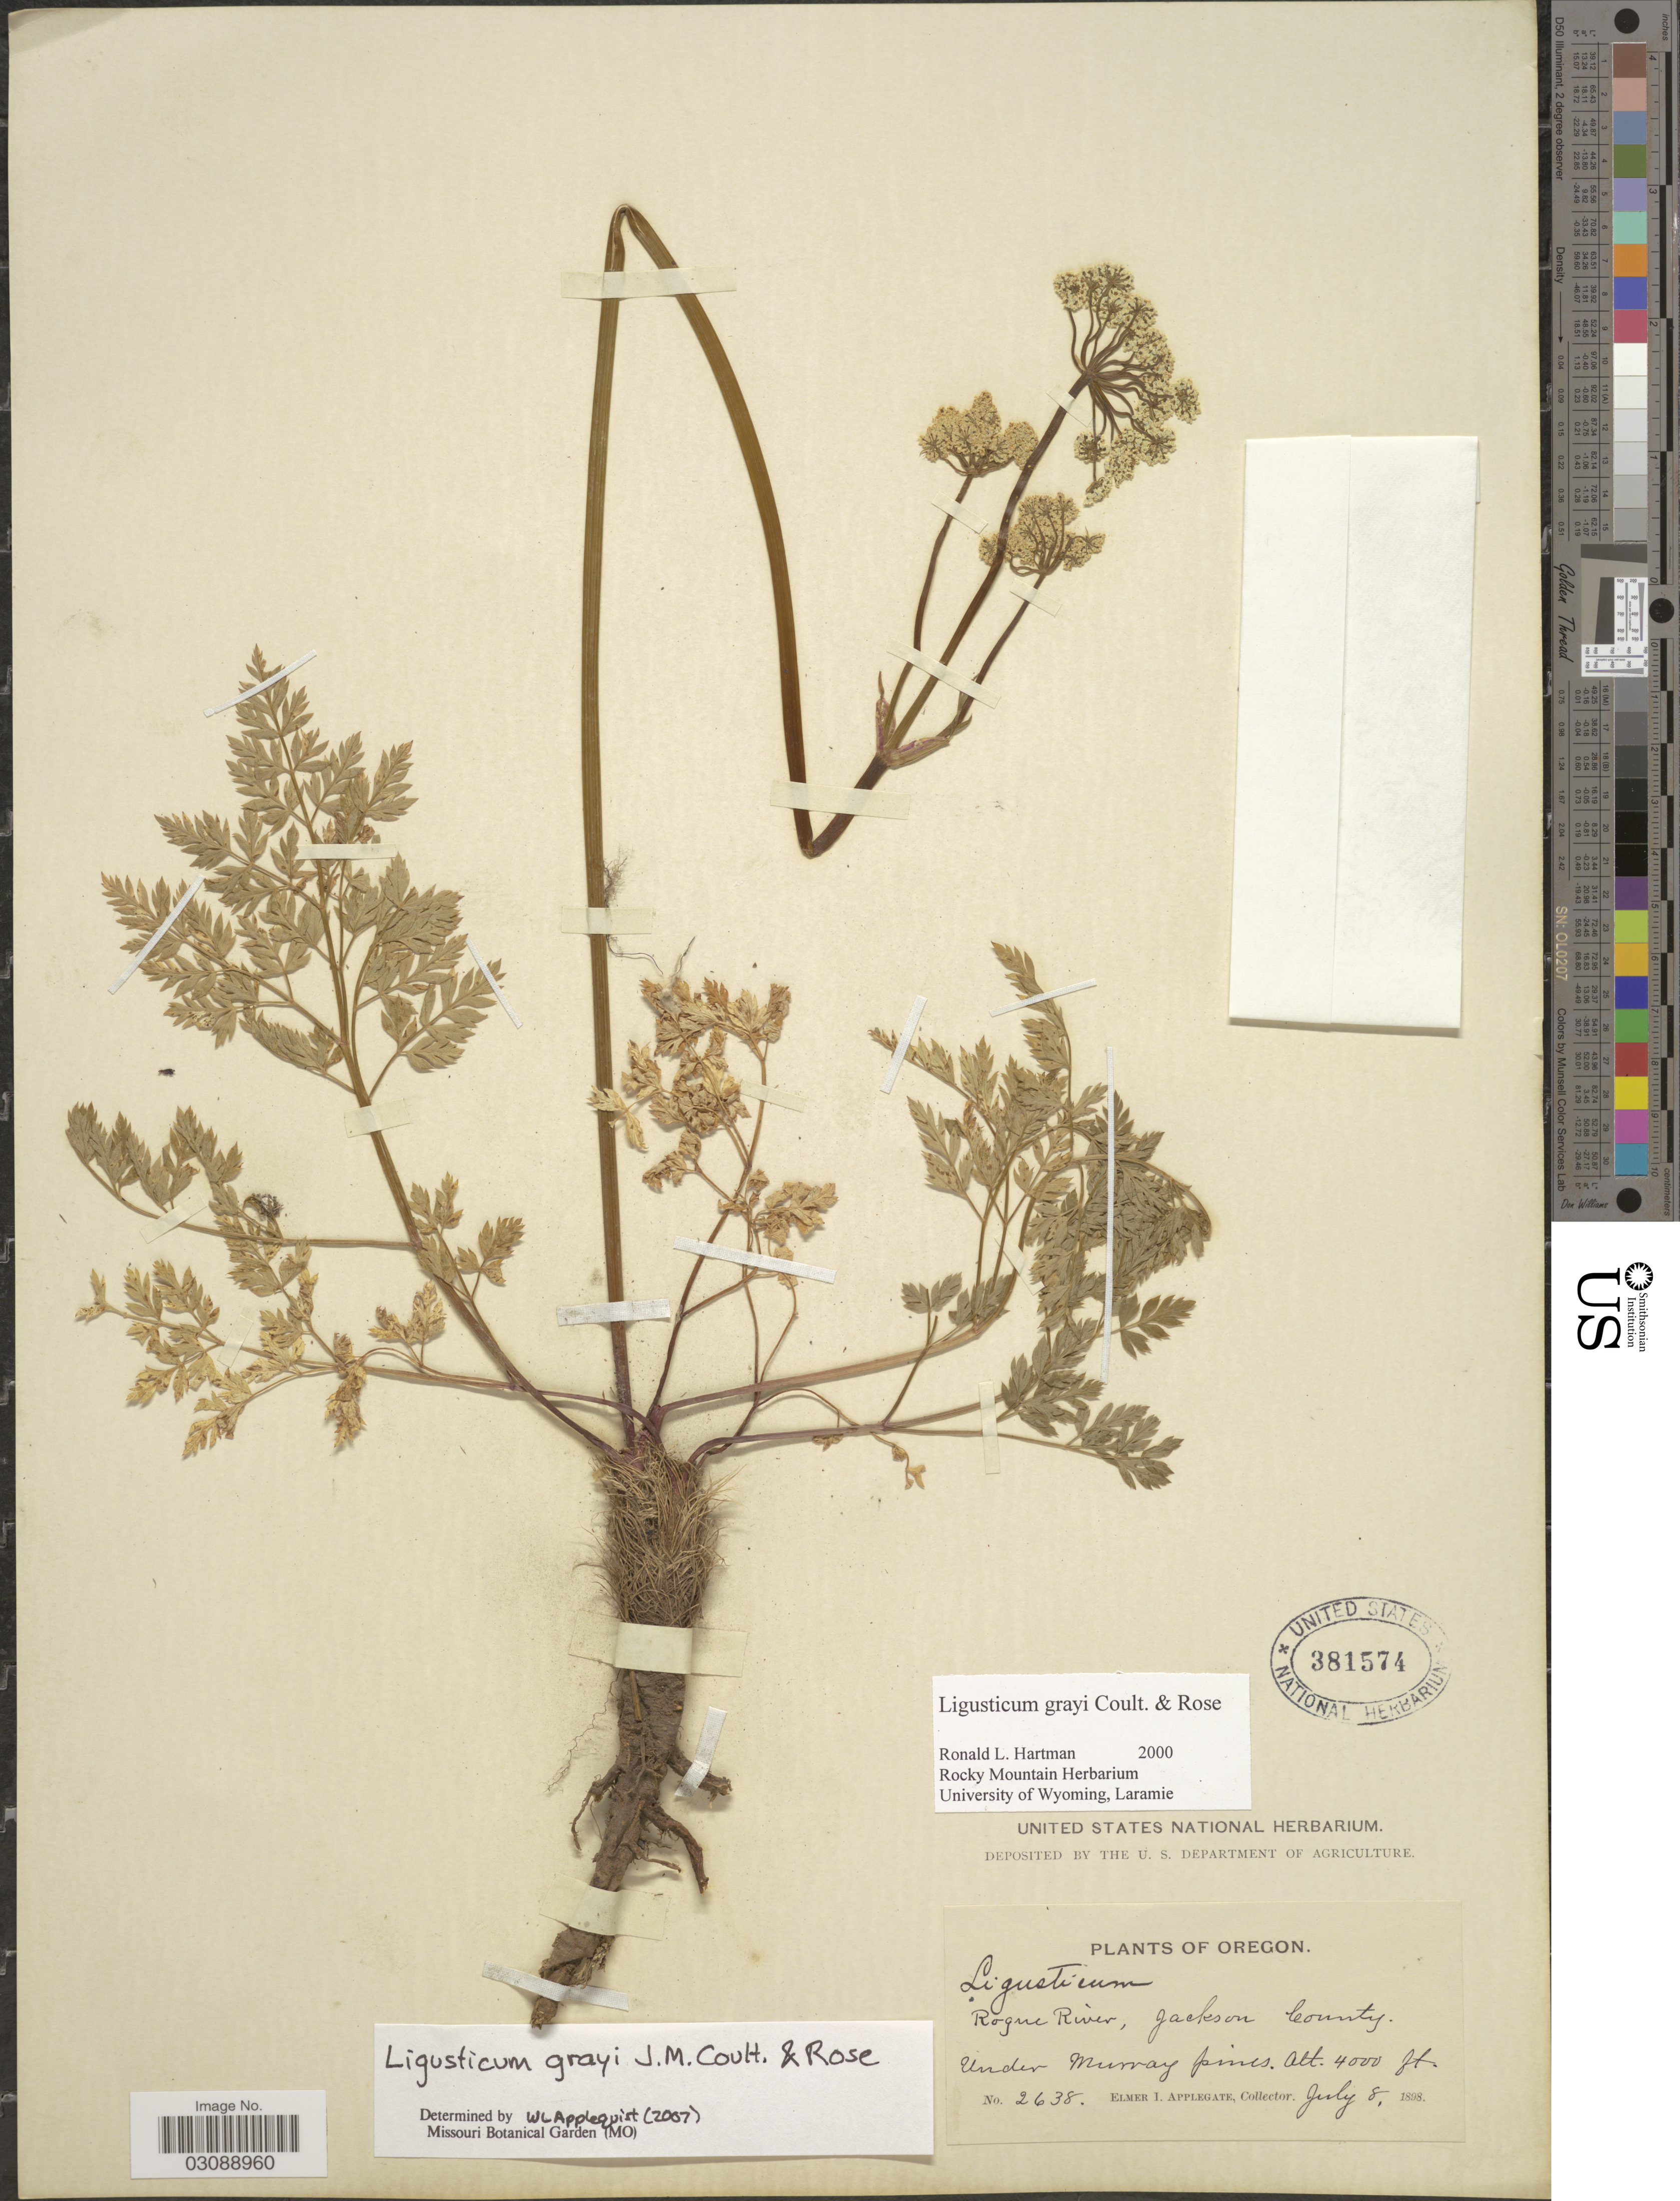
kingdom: Plantae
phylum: Tracheophyta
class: Magnoliopsida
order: Apiales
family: Apiaceae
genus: Ligusticum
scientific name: Ligusticum grayi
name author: J.M. Coult. & Rose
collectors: E. I. Applegate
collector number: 2638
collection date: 1898-07-08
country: United States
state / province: Oregon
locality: Rogue River, Jackson County. Under Murray pines.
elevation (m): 1219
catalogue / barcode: US 381574